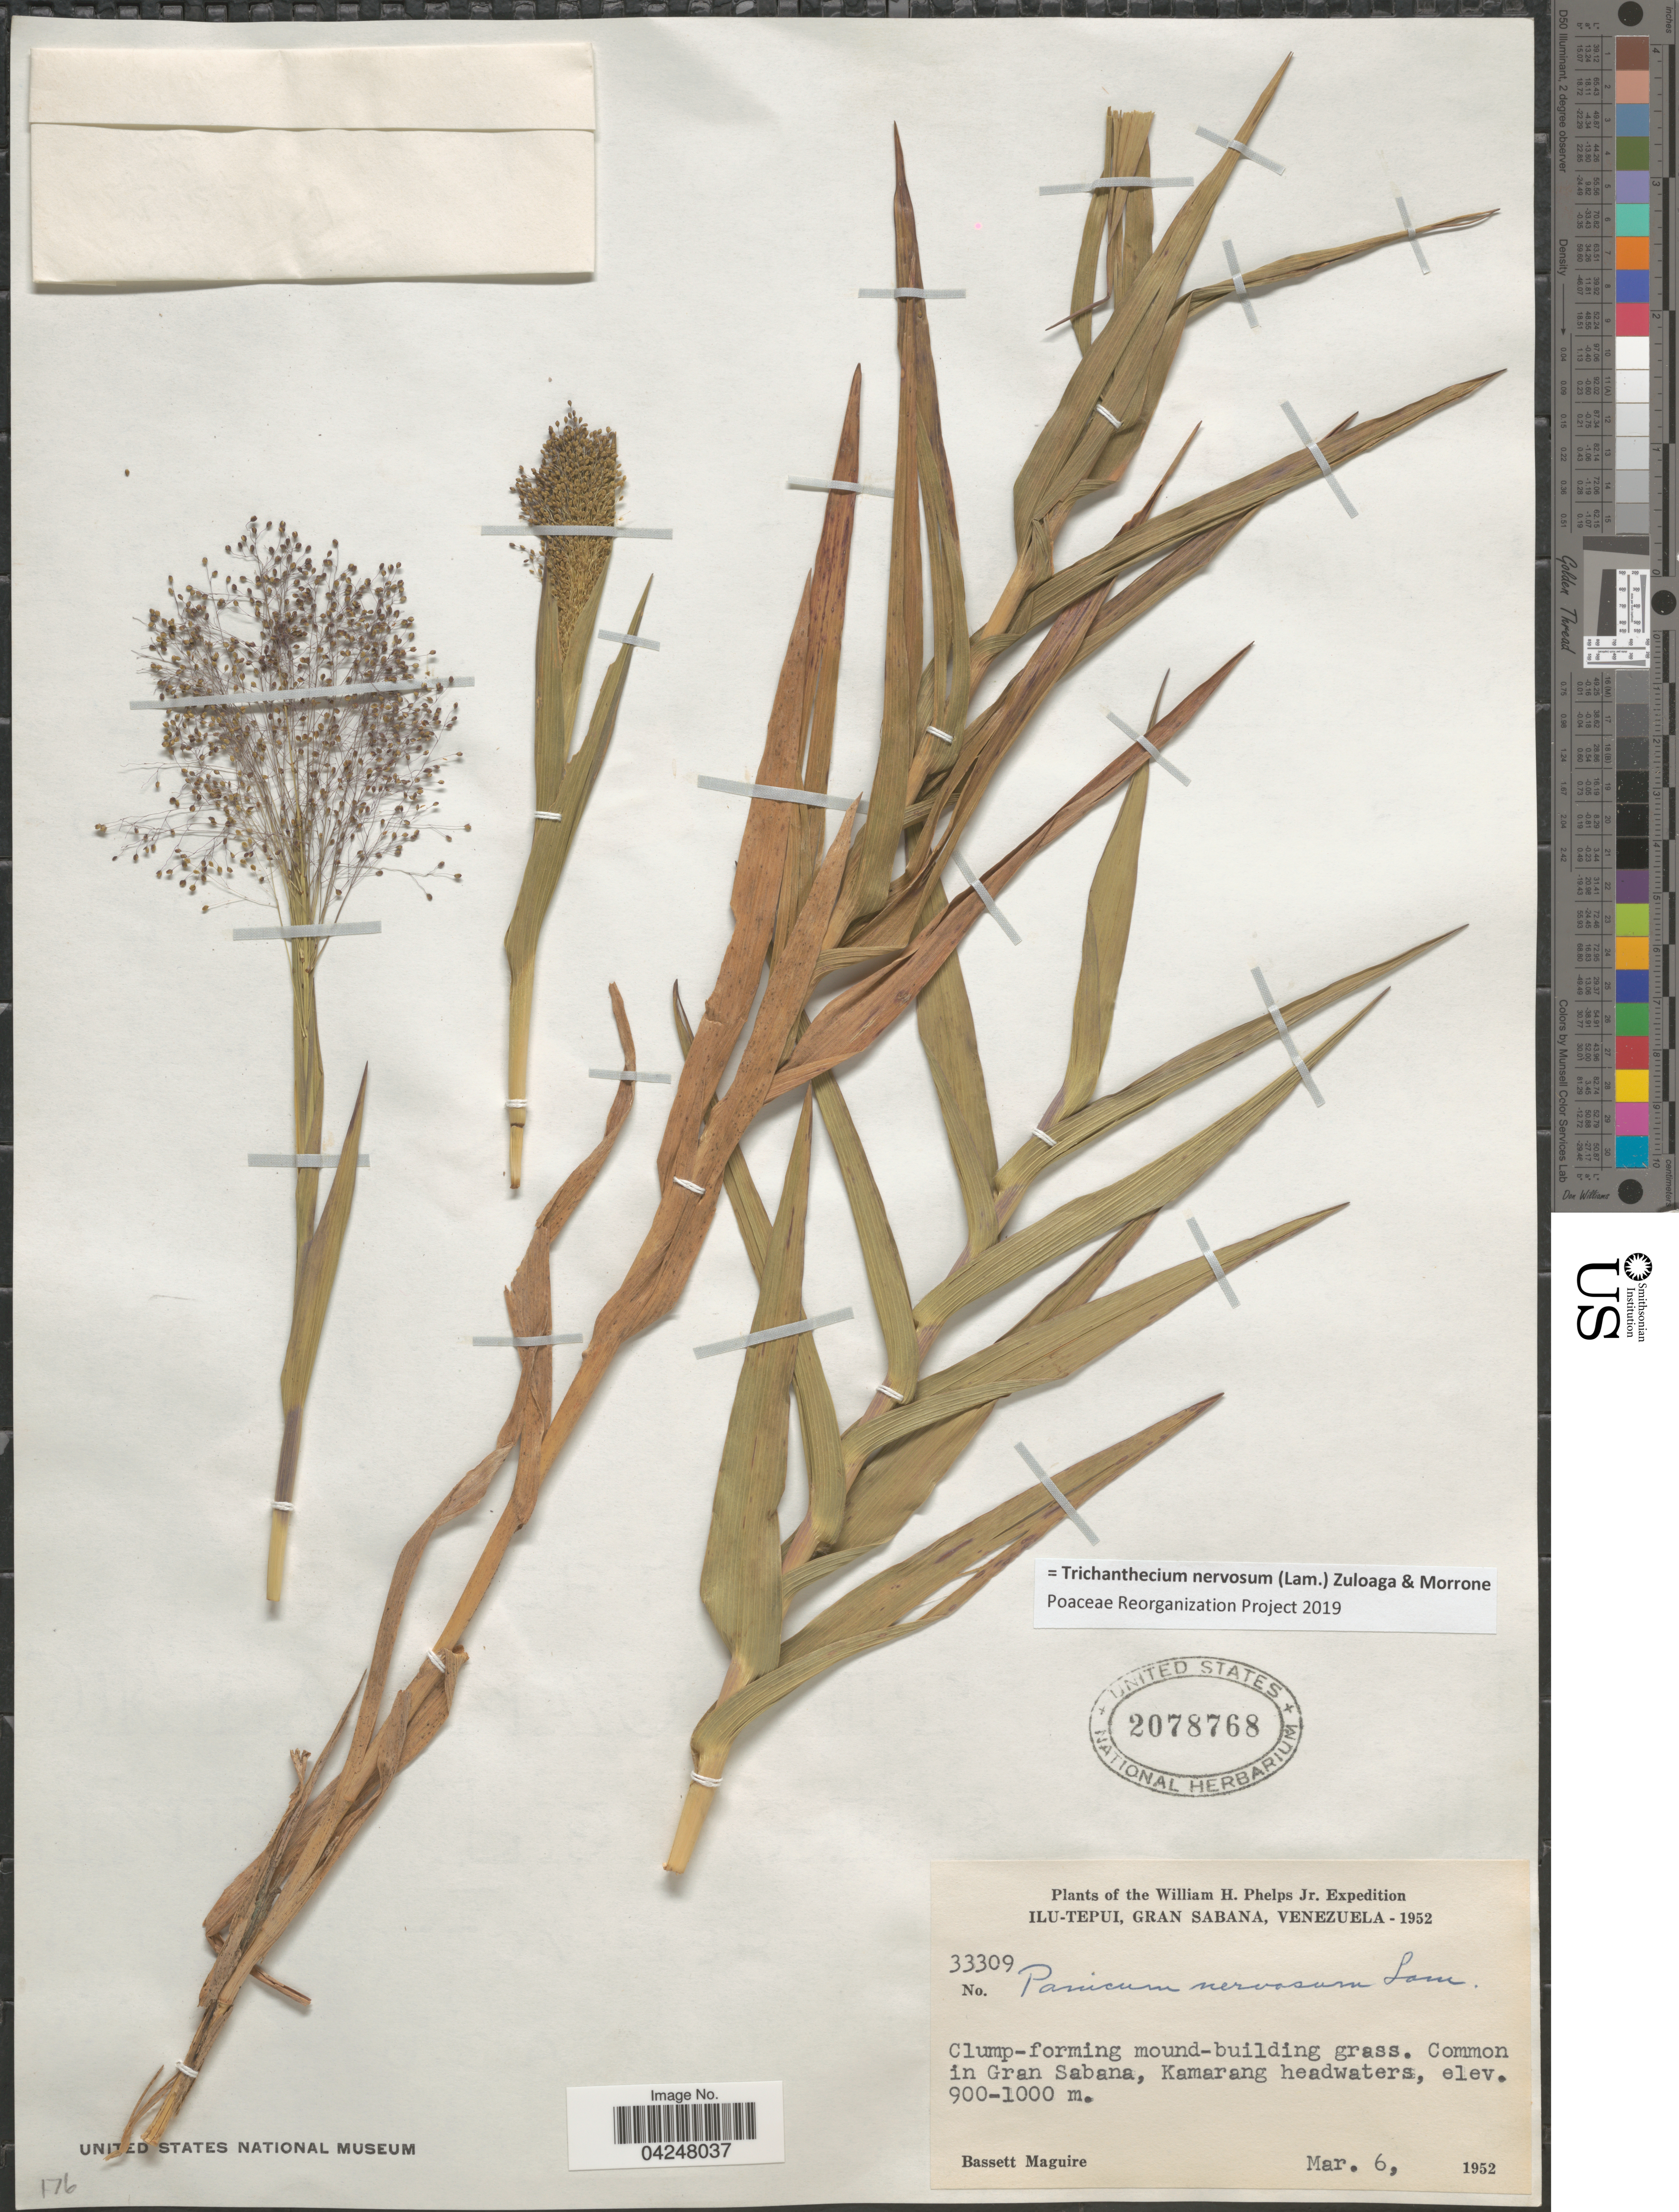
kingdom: Plantae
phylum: Tracheophyta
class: Liliopsida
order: Poales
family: Poaceae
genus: Trichanthecium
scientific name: Trichanthecium nervosum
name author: (Lam.) Zuloaga & Morrone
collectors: B. Maguire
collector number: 33309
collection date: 1952-03-06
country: Venezuela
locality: The William H. Phelps Jr. Expedition. Ilu-Tepui, Gran Sabana, Venezuela - 1952. Common in Gram Sabana, Kamarang heawaters.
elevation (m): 900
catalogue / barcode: US 2078768